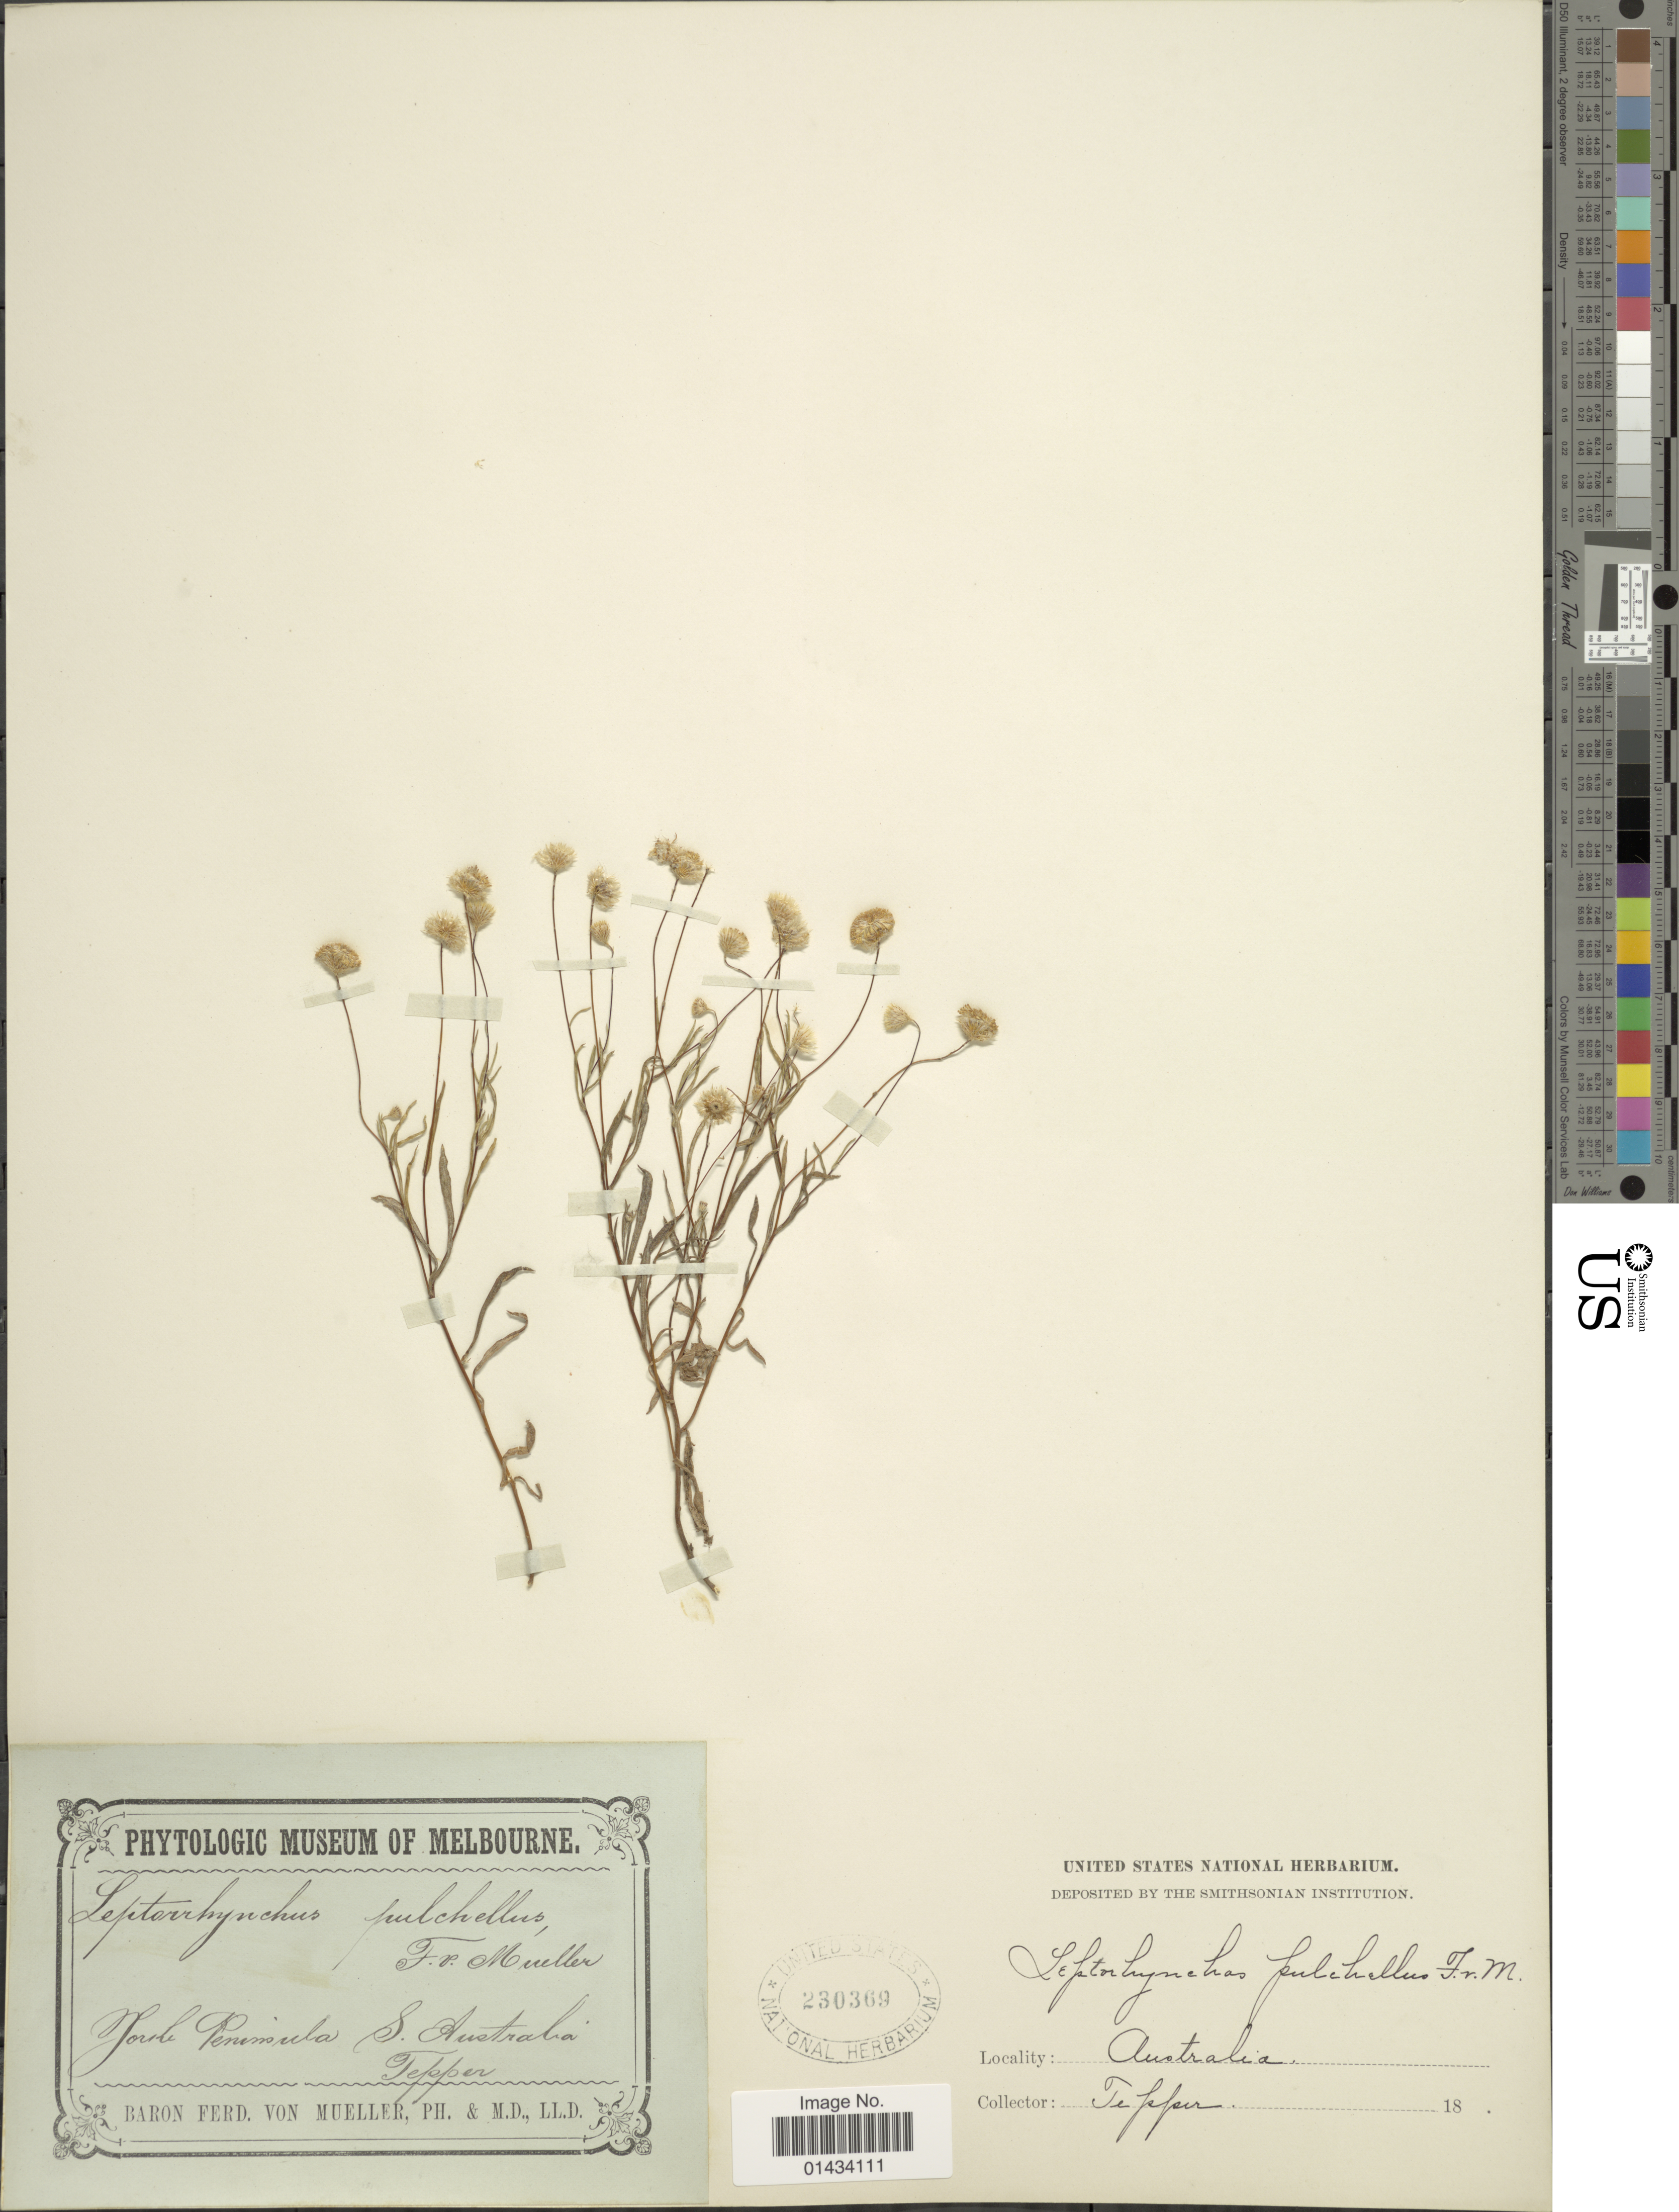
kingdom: Plantae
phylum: Tracheophyta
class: Magnoliopsida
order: Asterales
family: Asteraceae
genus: Leptorhynchos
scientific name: Leptorhynchos pulchellus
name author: F. Muell.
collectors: -. Tepper & F. Von Mueller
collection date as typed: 18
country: Australia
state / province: South Australia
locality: Yorke Peninsula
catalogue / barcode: US 230369